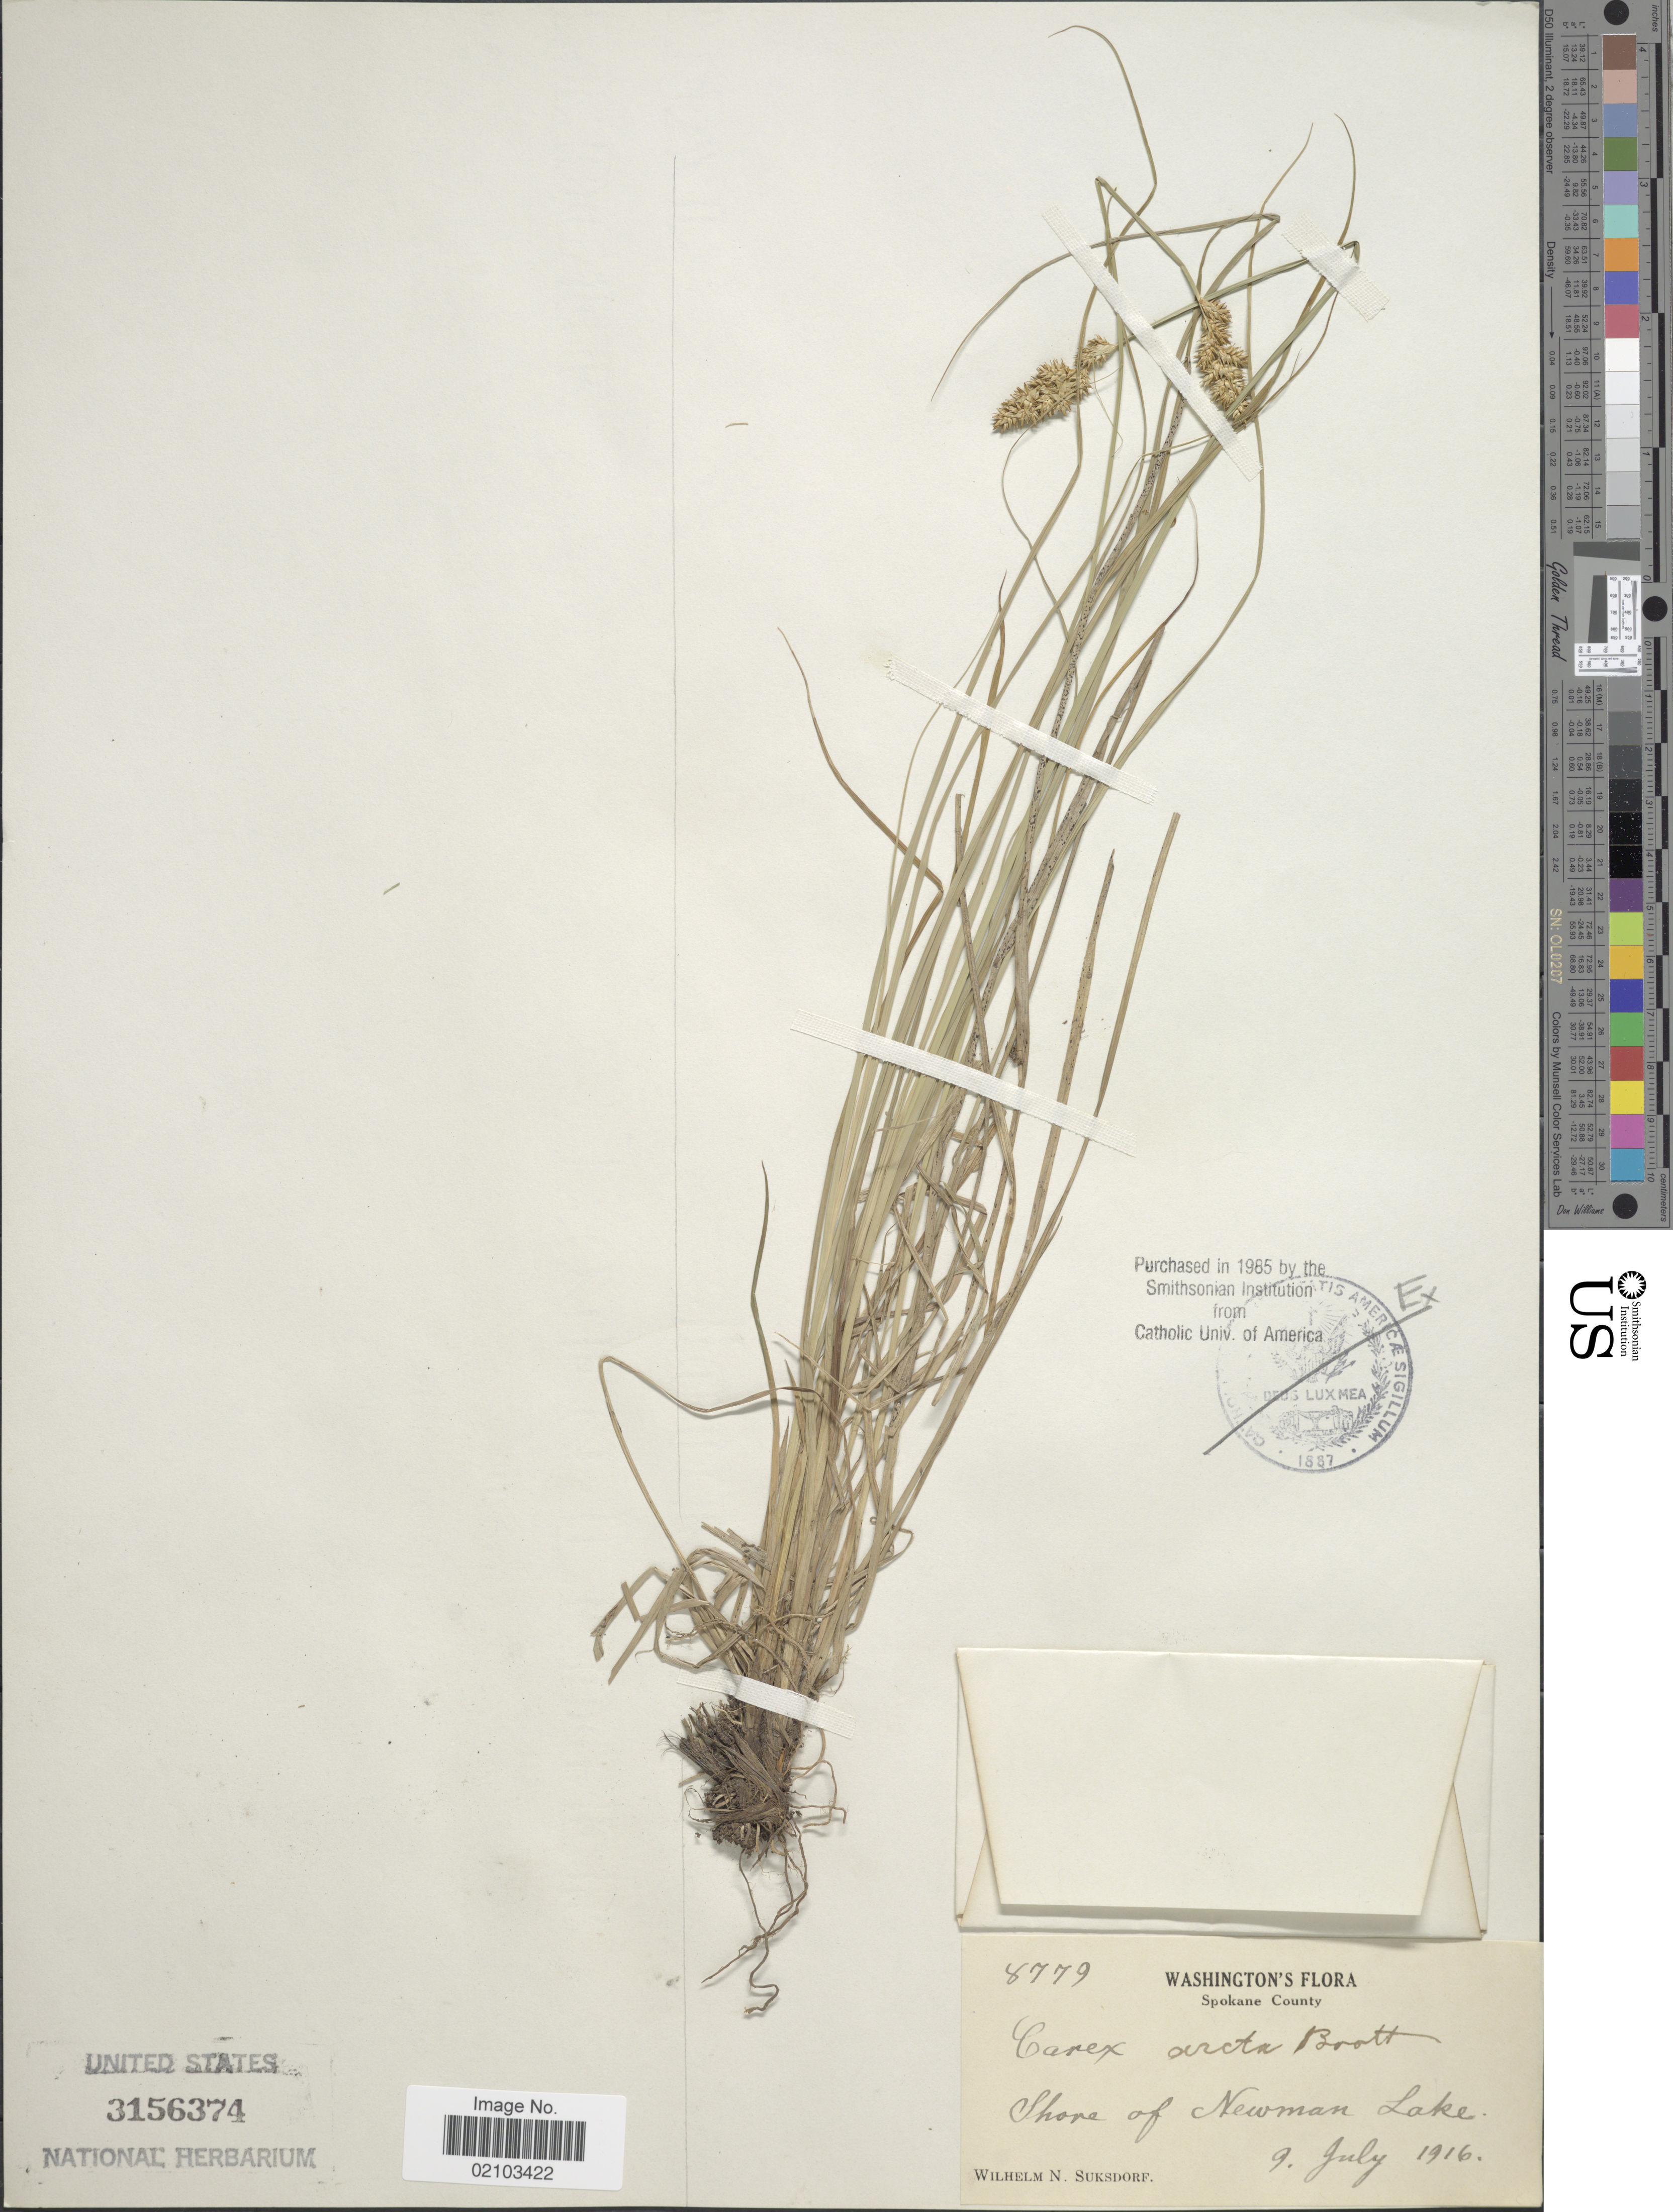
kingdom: Plantae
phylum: Tracheophyta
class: Liliopsida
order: Poales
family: Cyperaceae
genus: Carex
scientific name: Carex arcta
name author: Boott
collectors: W. N. Suksdorf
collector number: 8779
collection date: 1916-07-09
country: United States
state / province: Washington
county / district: Spokane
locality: Spokane County. Shore of Newman Lake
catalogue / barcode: US 3156374